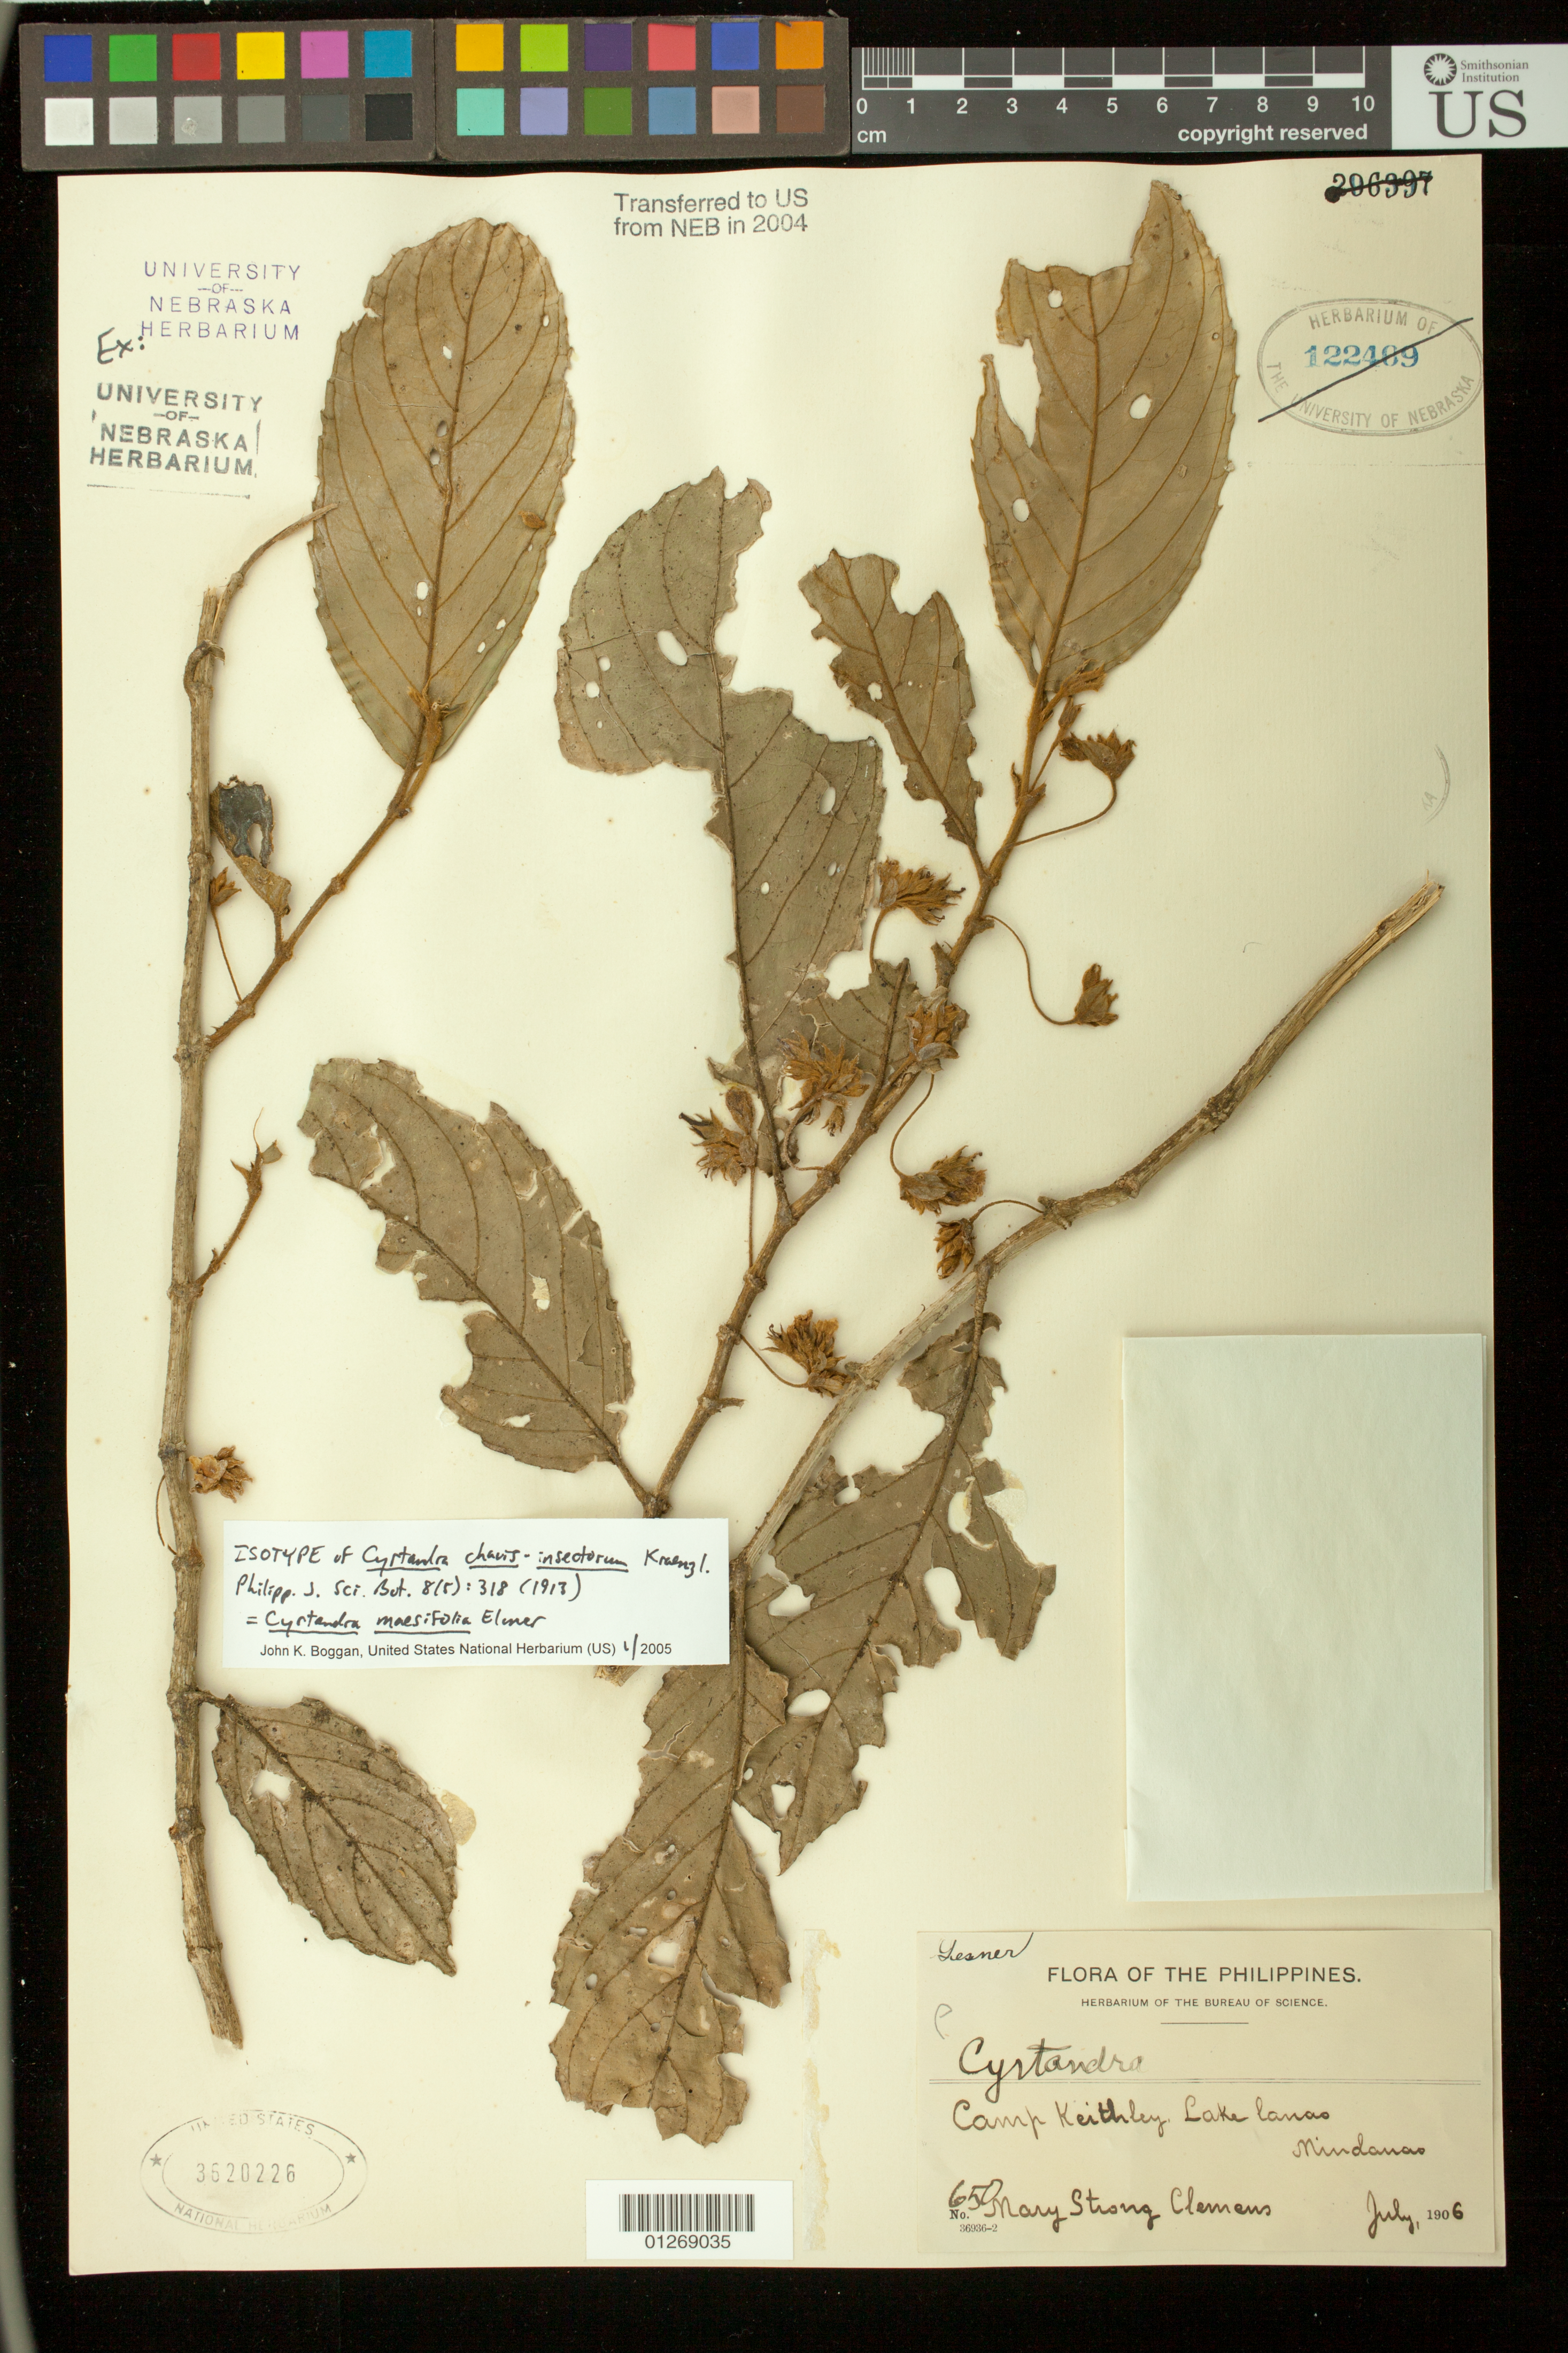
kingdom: Plantae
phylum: Tracheophyta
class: Magnoliopsida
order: Lamiales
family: Gesneriaceae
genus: Cyrtandra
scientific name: Cyrtandra chavis-insectorum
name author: Kraenzl.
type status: Lectotype; Type Collection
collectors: M. S. Clemens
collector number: Bur. Sci. 650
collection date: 1906-07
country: Philippines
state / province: Muslim Mindanao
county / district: Lanao del Sur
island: Mindanao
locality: Camp Keithley, Lake Lanao.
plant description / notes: Specimen ex University of Nebraska Herbarium (NEB), transferred to US in 2004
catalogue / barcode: US 3620226